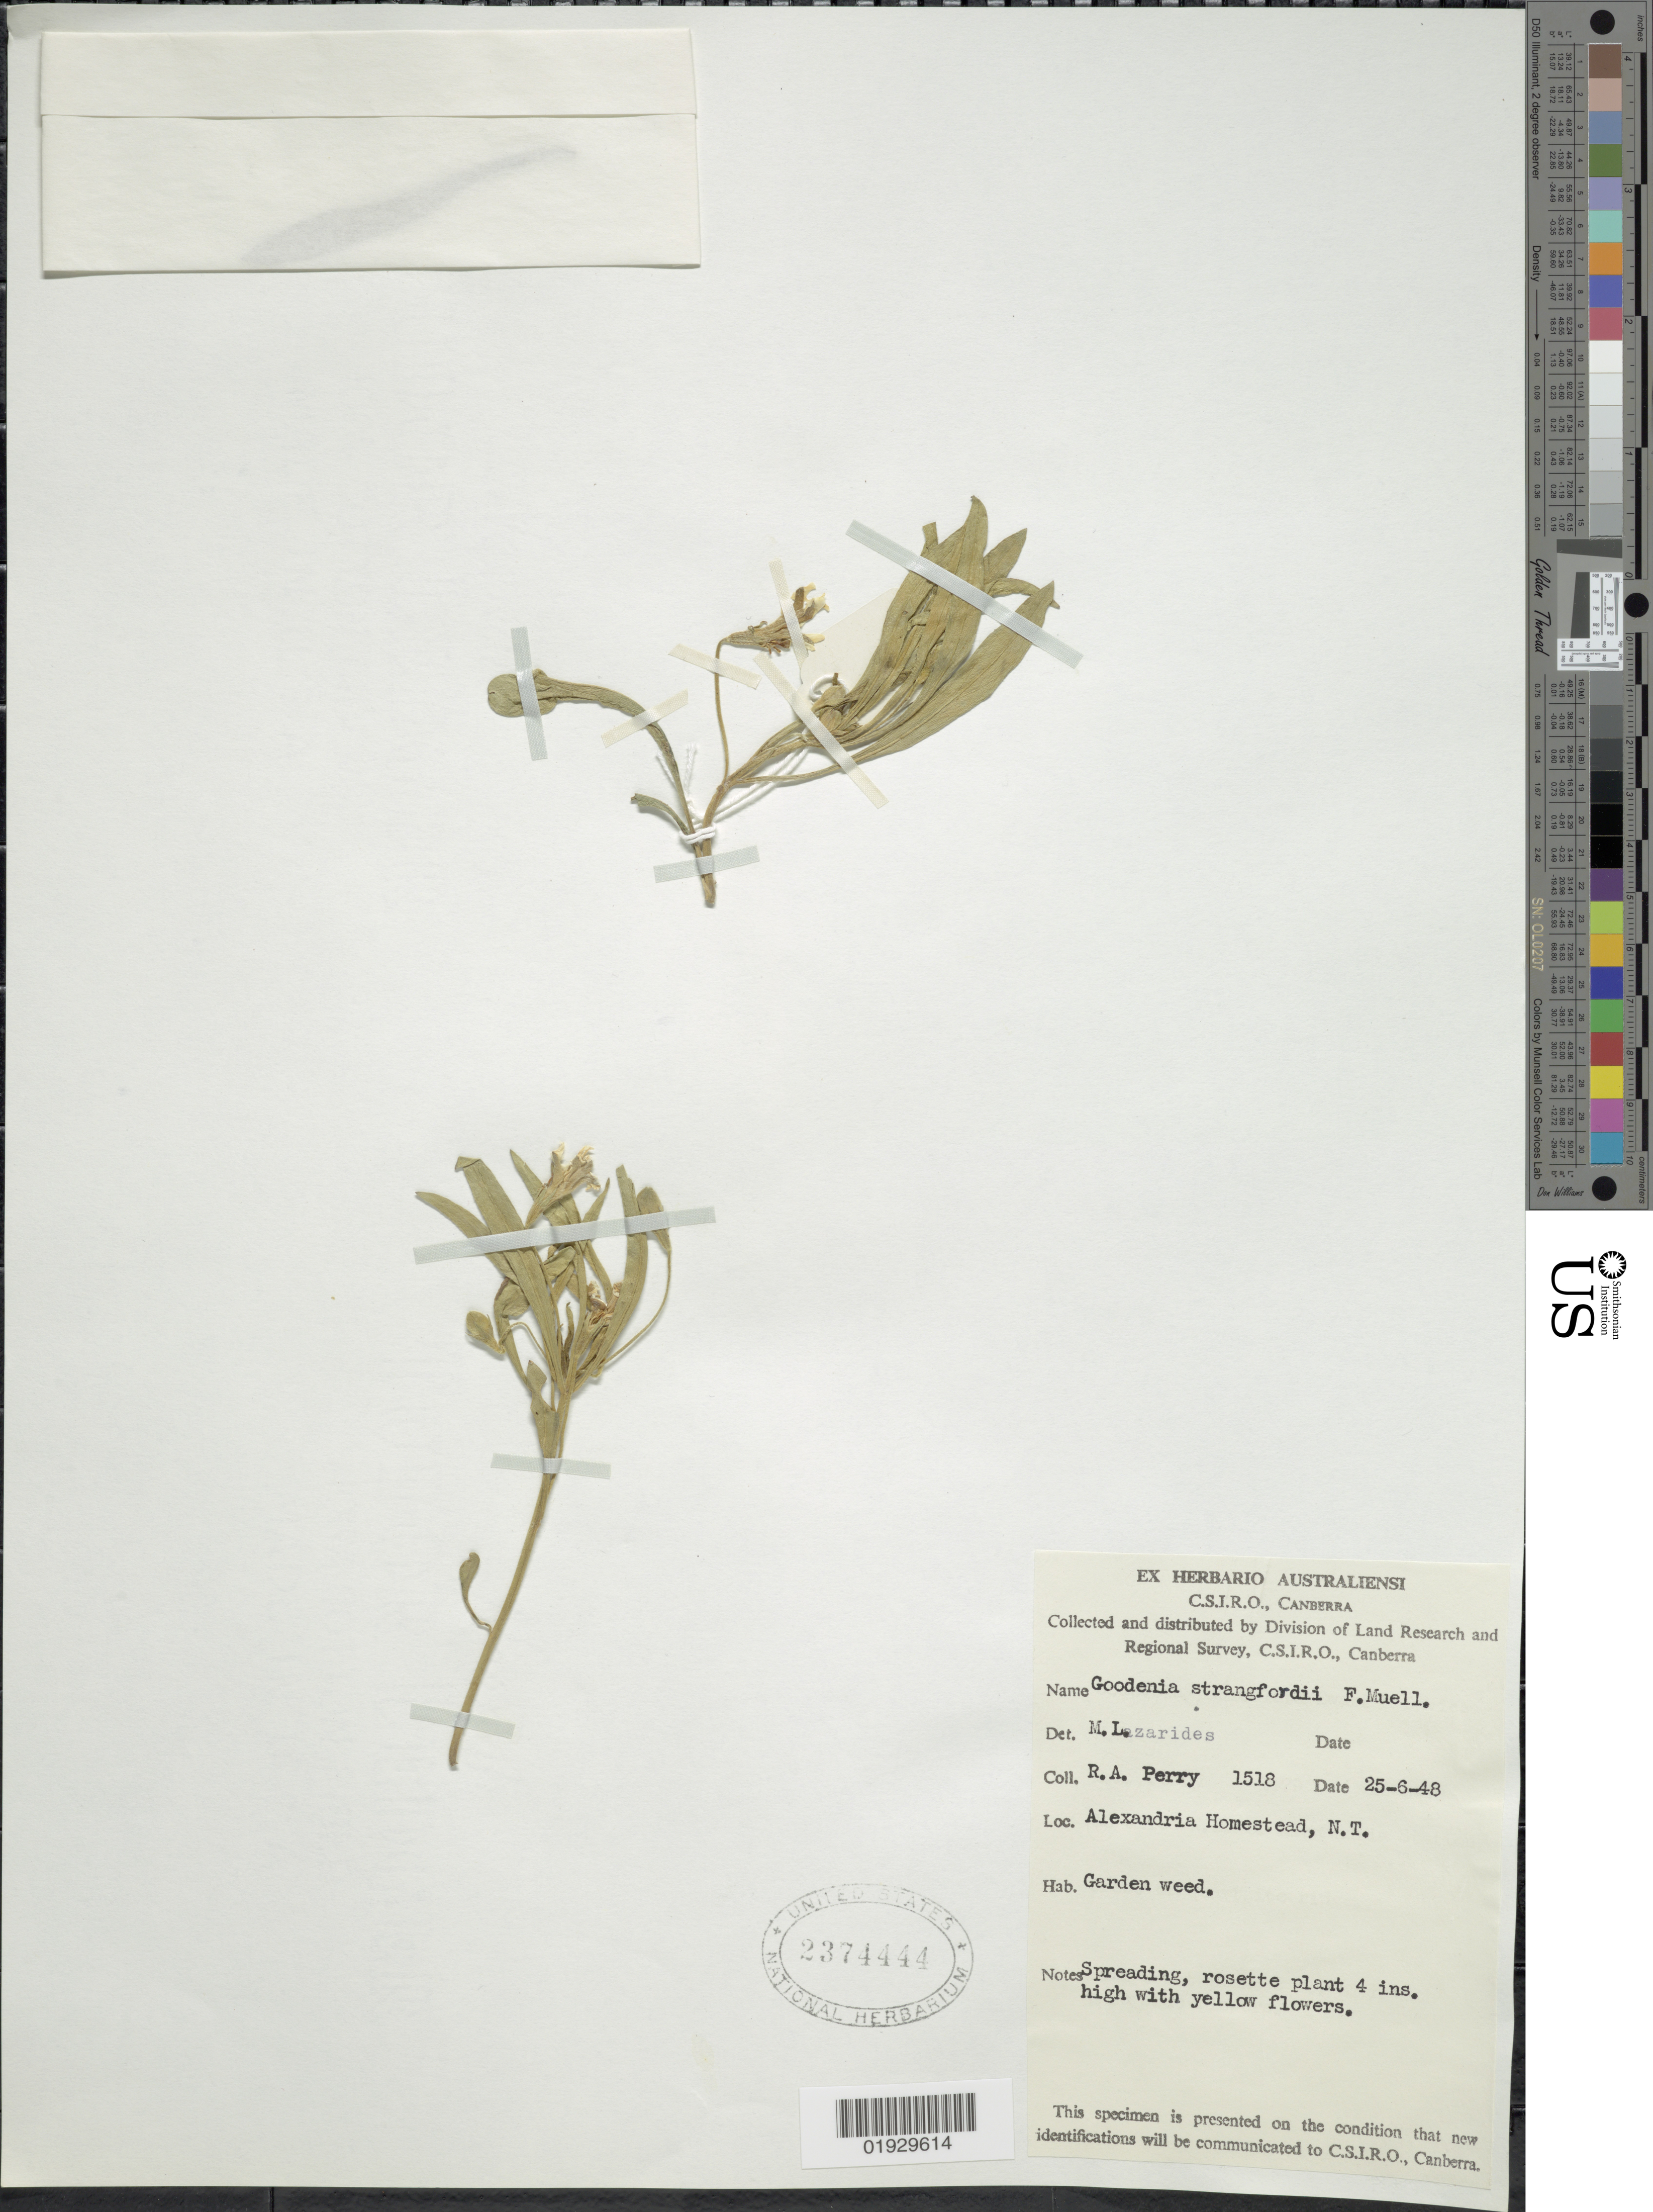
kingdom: Plantae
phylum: Tracheophyta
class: Magnoliopsida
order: Asterales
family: Goodeniaceae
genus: Goodenia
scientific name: Goodenia strangfordii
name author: F. Muell.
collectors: Perry, R. A.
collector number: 1518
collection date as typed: Transcribed d/m/y: 25/6/48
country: Australia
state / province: Northern Territory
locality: Alexandria Homestead, N.T. Garden weed.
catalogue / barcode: US 2374444